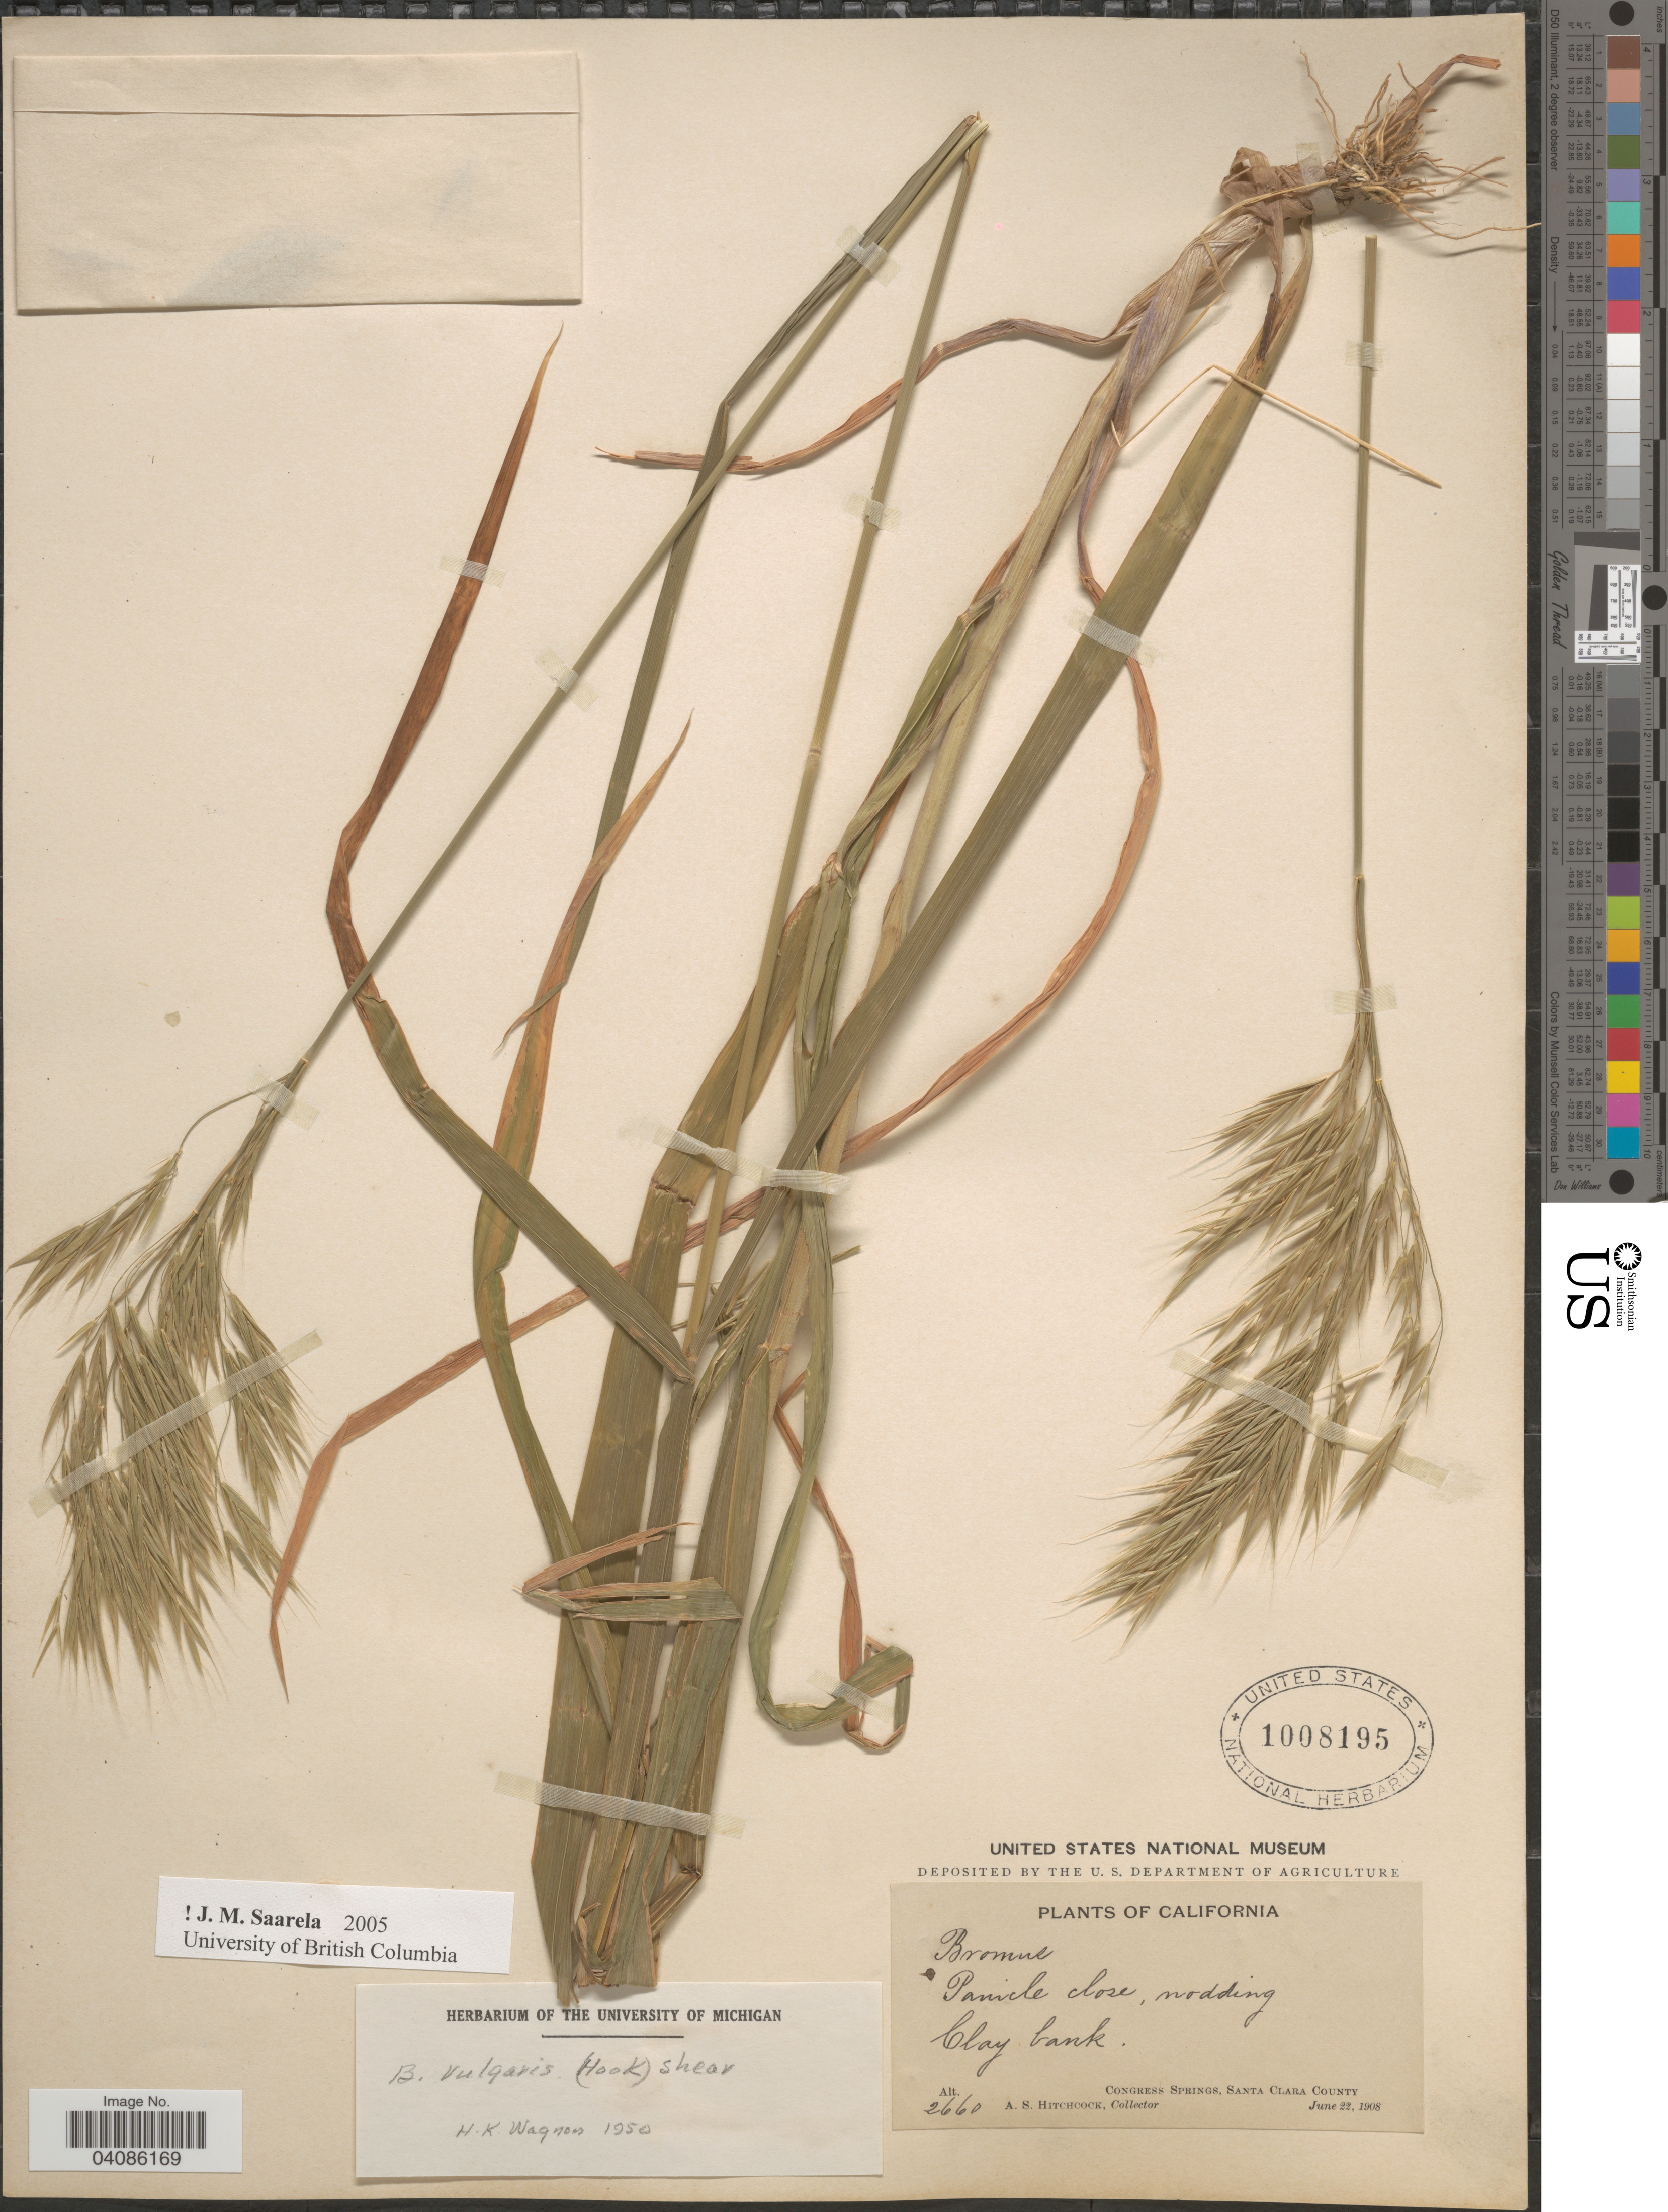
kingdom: Plantae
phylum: Tracheophyta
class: Liliopsida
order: Poales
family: Poaceae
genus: Bromus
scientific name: Bromus texensis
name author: (Shear) Hitchc.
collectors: A. S. Hitchcock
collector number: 2660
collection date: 1908-06-22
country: United States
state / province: California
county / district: Santa Clara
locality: Clay bank, Congress Springs, Santa Clara County.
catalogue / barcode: US 1008195